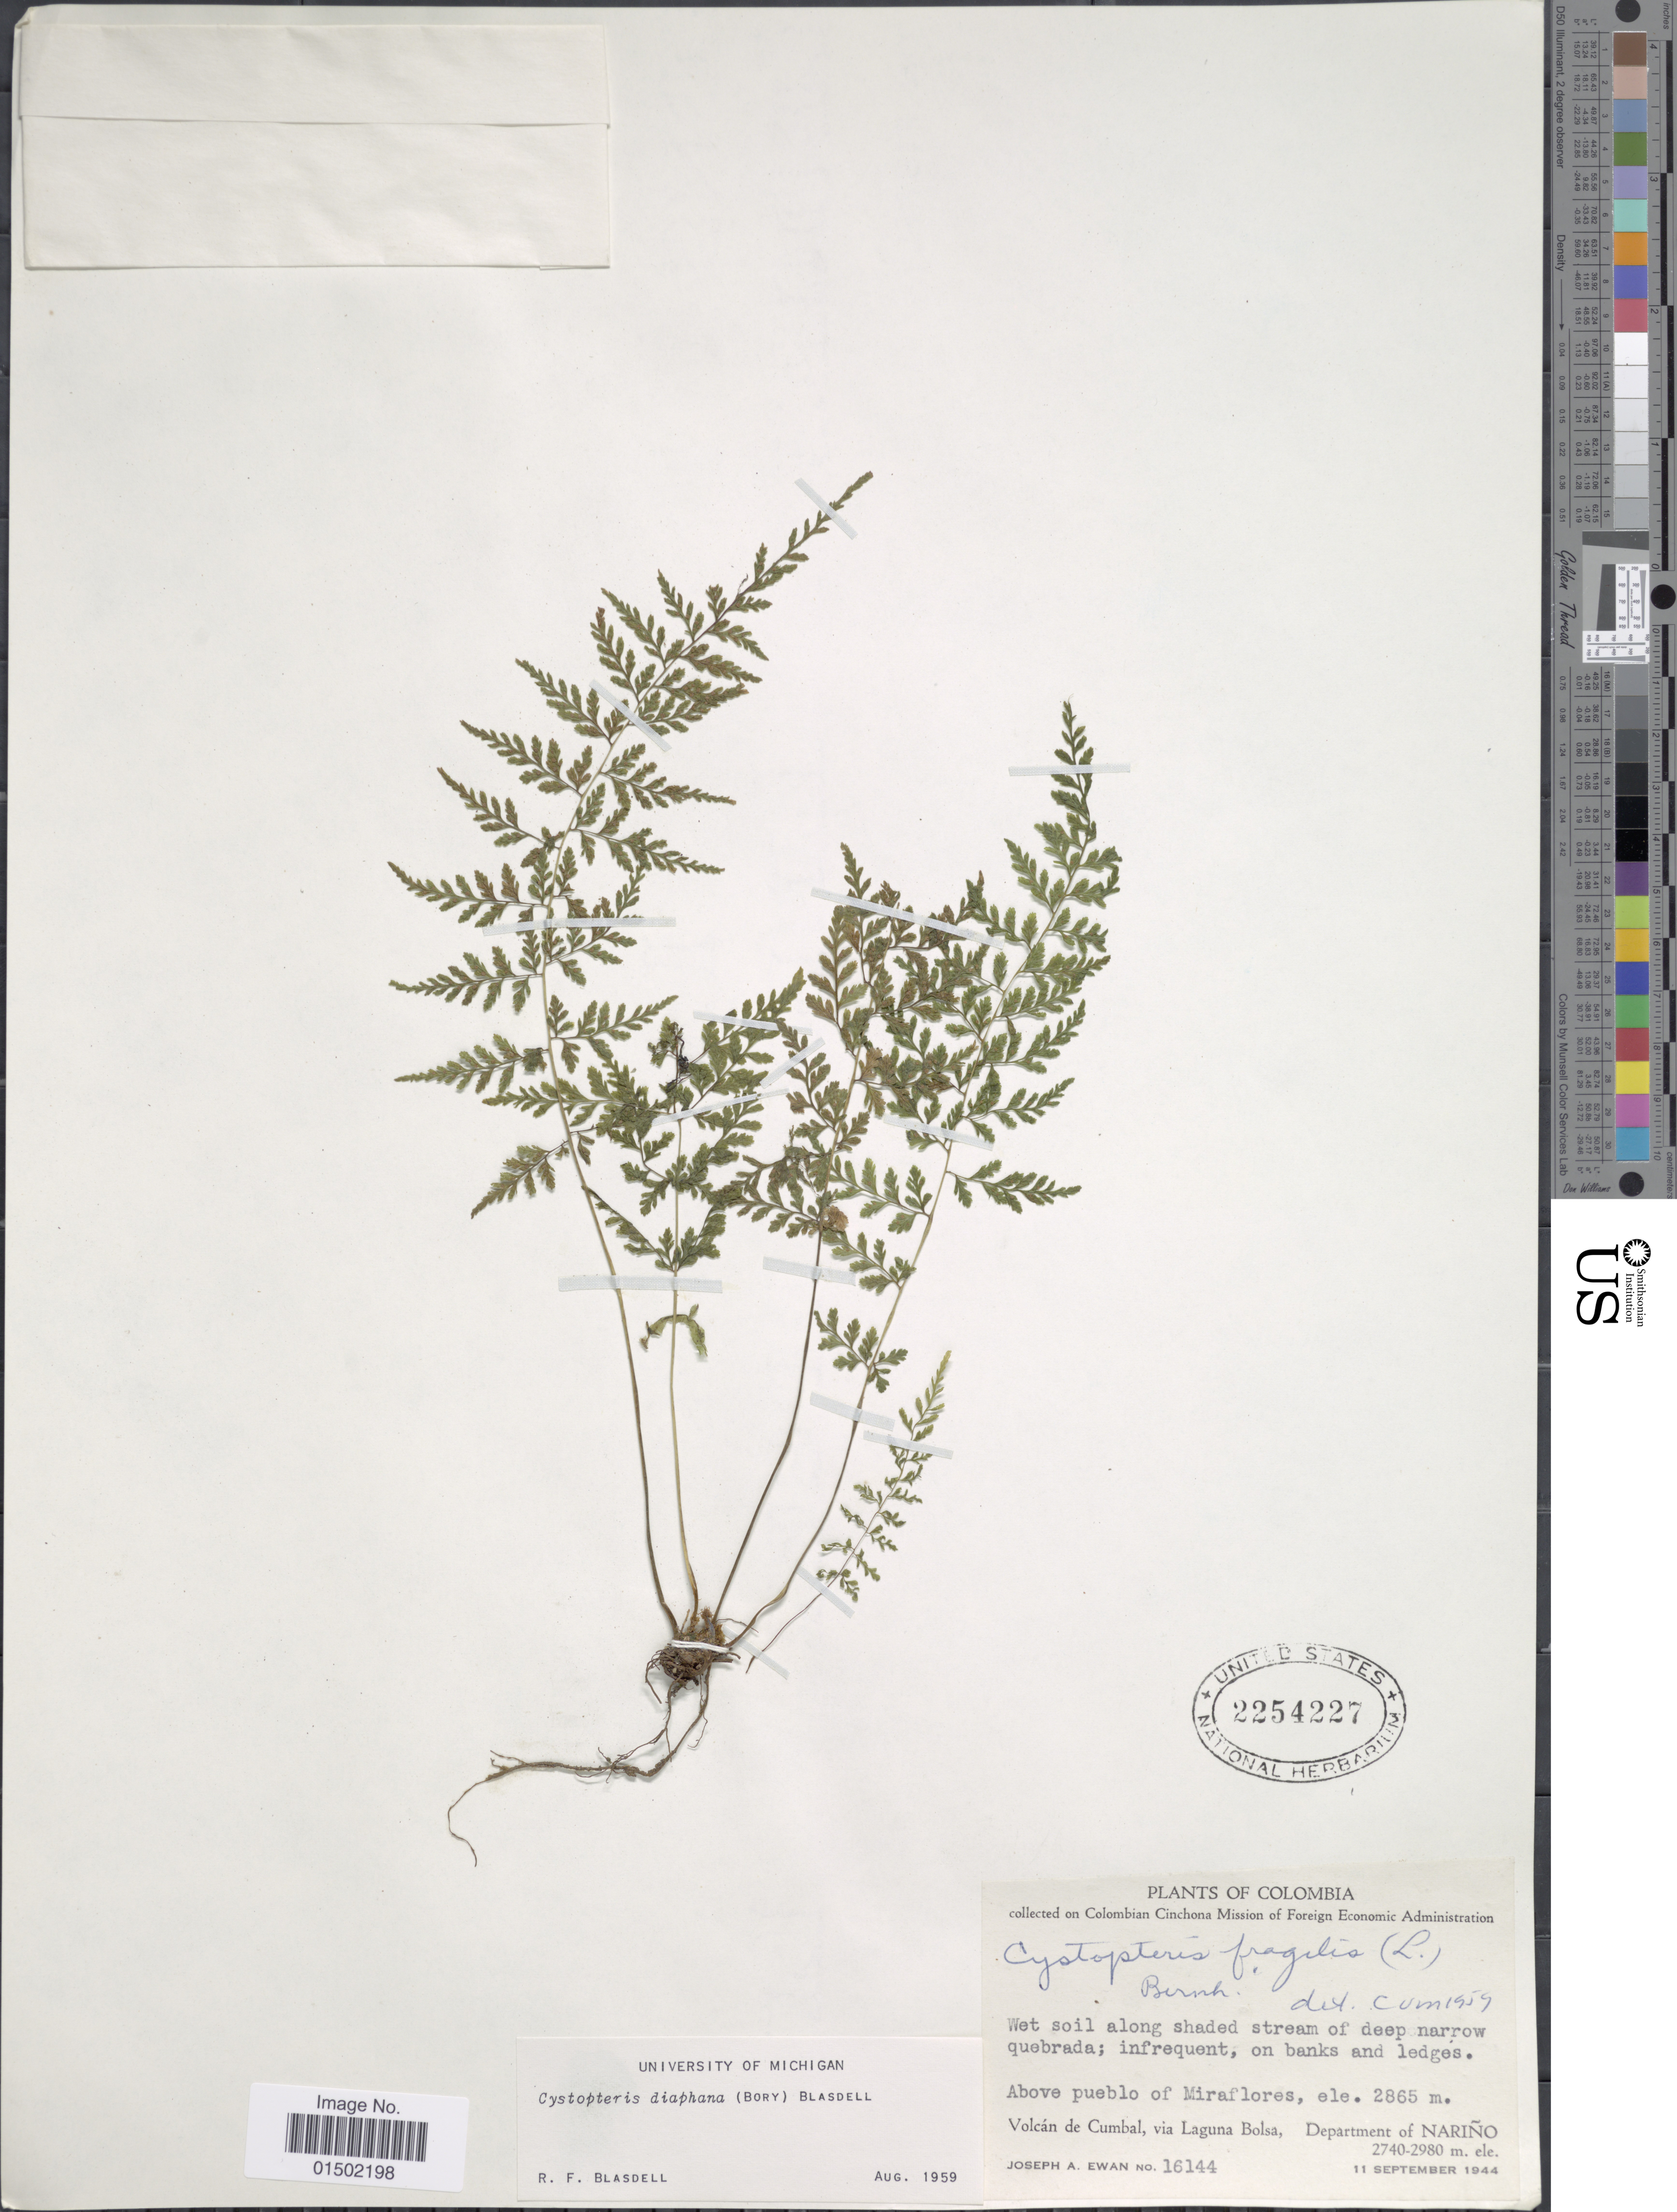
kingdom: Plantae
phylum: Tracheophyta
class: Polypodiopsida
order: Polypodiales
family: Cystopteridaceae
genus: Cystopteris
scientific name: Cystopteris diaphana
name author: (Bory) Blasdell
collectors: J. A. Ewan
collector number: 16144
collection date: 1944-09-11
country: Colombia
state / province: Nariño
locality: Above pueblo of Miraflores. Volcan de Cumbal, via Laguna Bolsa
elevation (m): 2865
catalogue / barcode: US 2254227